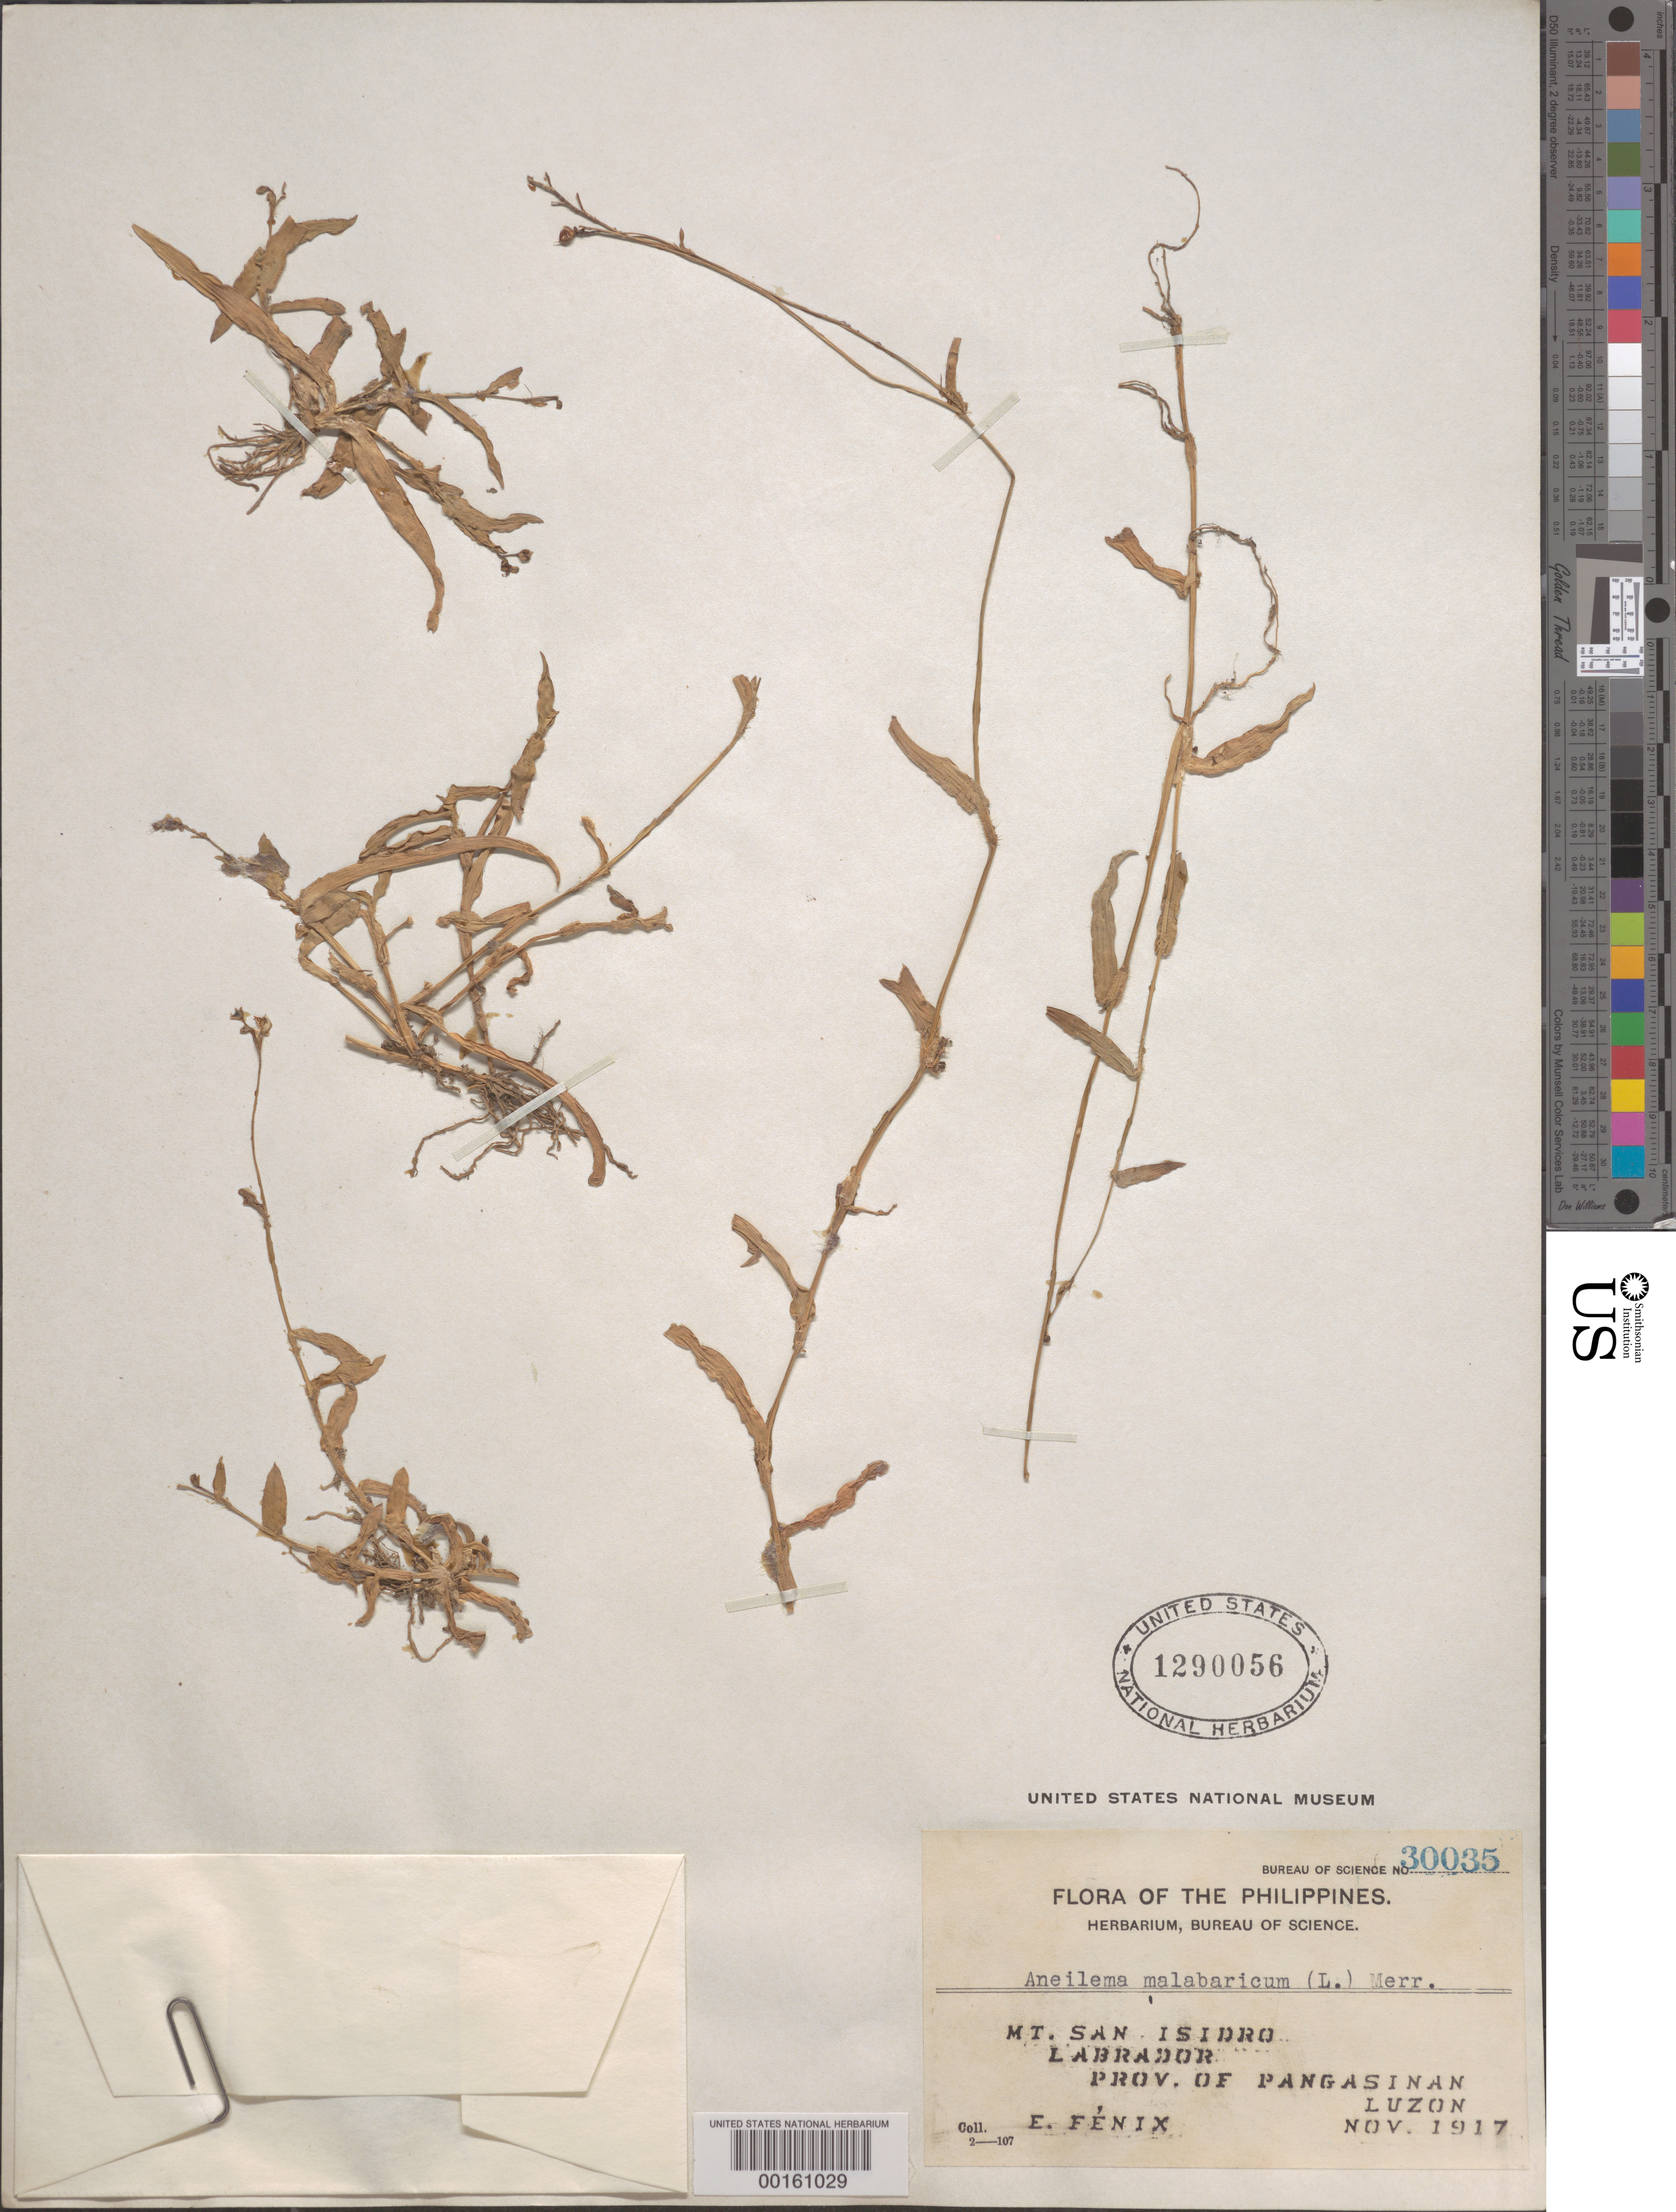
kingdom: Plantae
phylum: Tracheophyta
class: Liliopsida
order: Commelinales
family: Commelinaceae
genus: Murdannia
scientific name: Murdannia nudiflora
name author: (L.) Brenan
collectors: E. Fenix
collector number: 30035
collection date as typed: Nov 1917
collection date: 1917-11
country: Philippines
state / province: Ilocos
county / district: Pangasinan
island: Luzon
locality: Mt. san isidro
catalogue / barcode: US 1290056